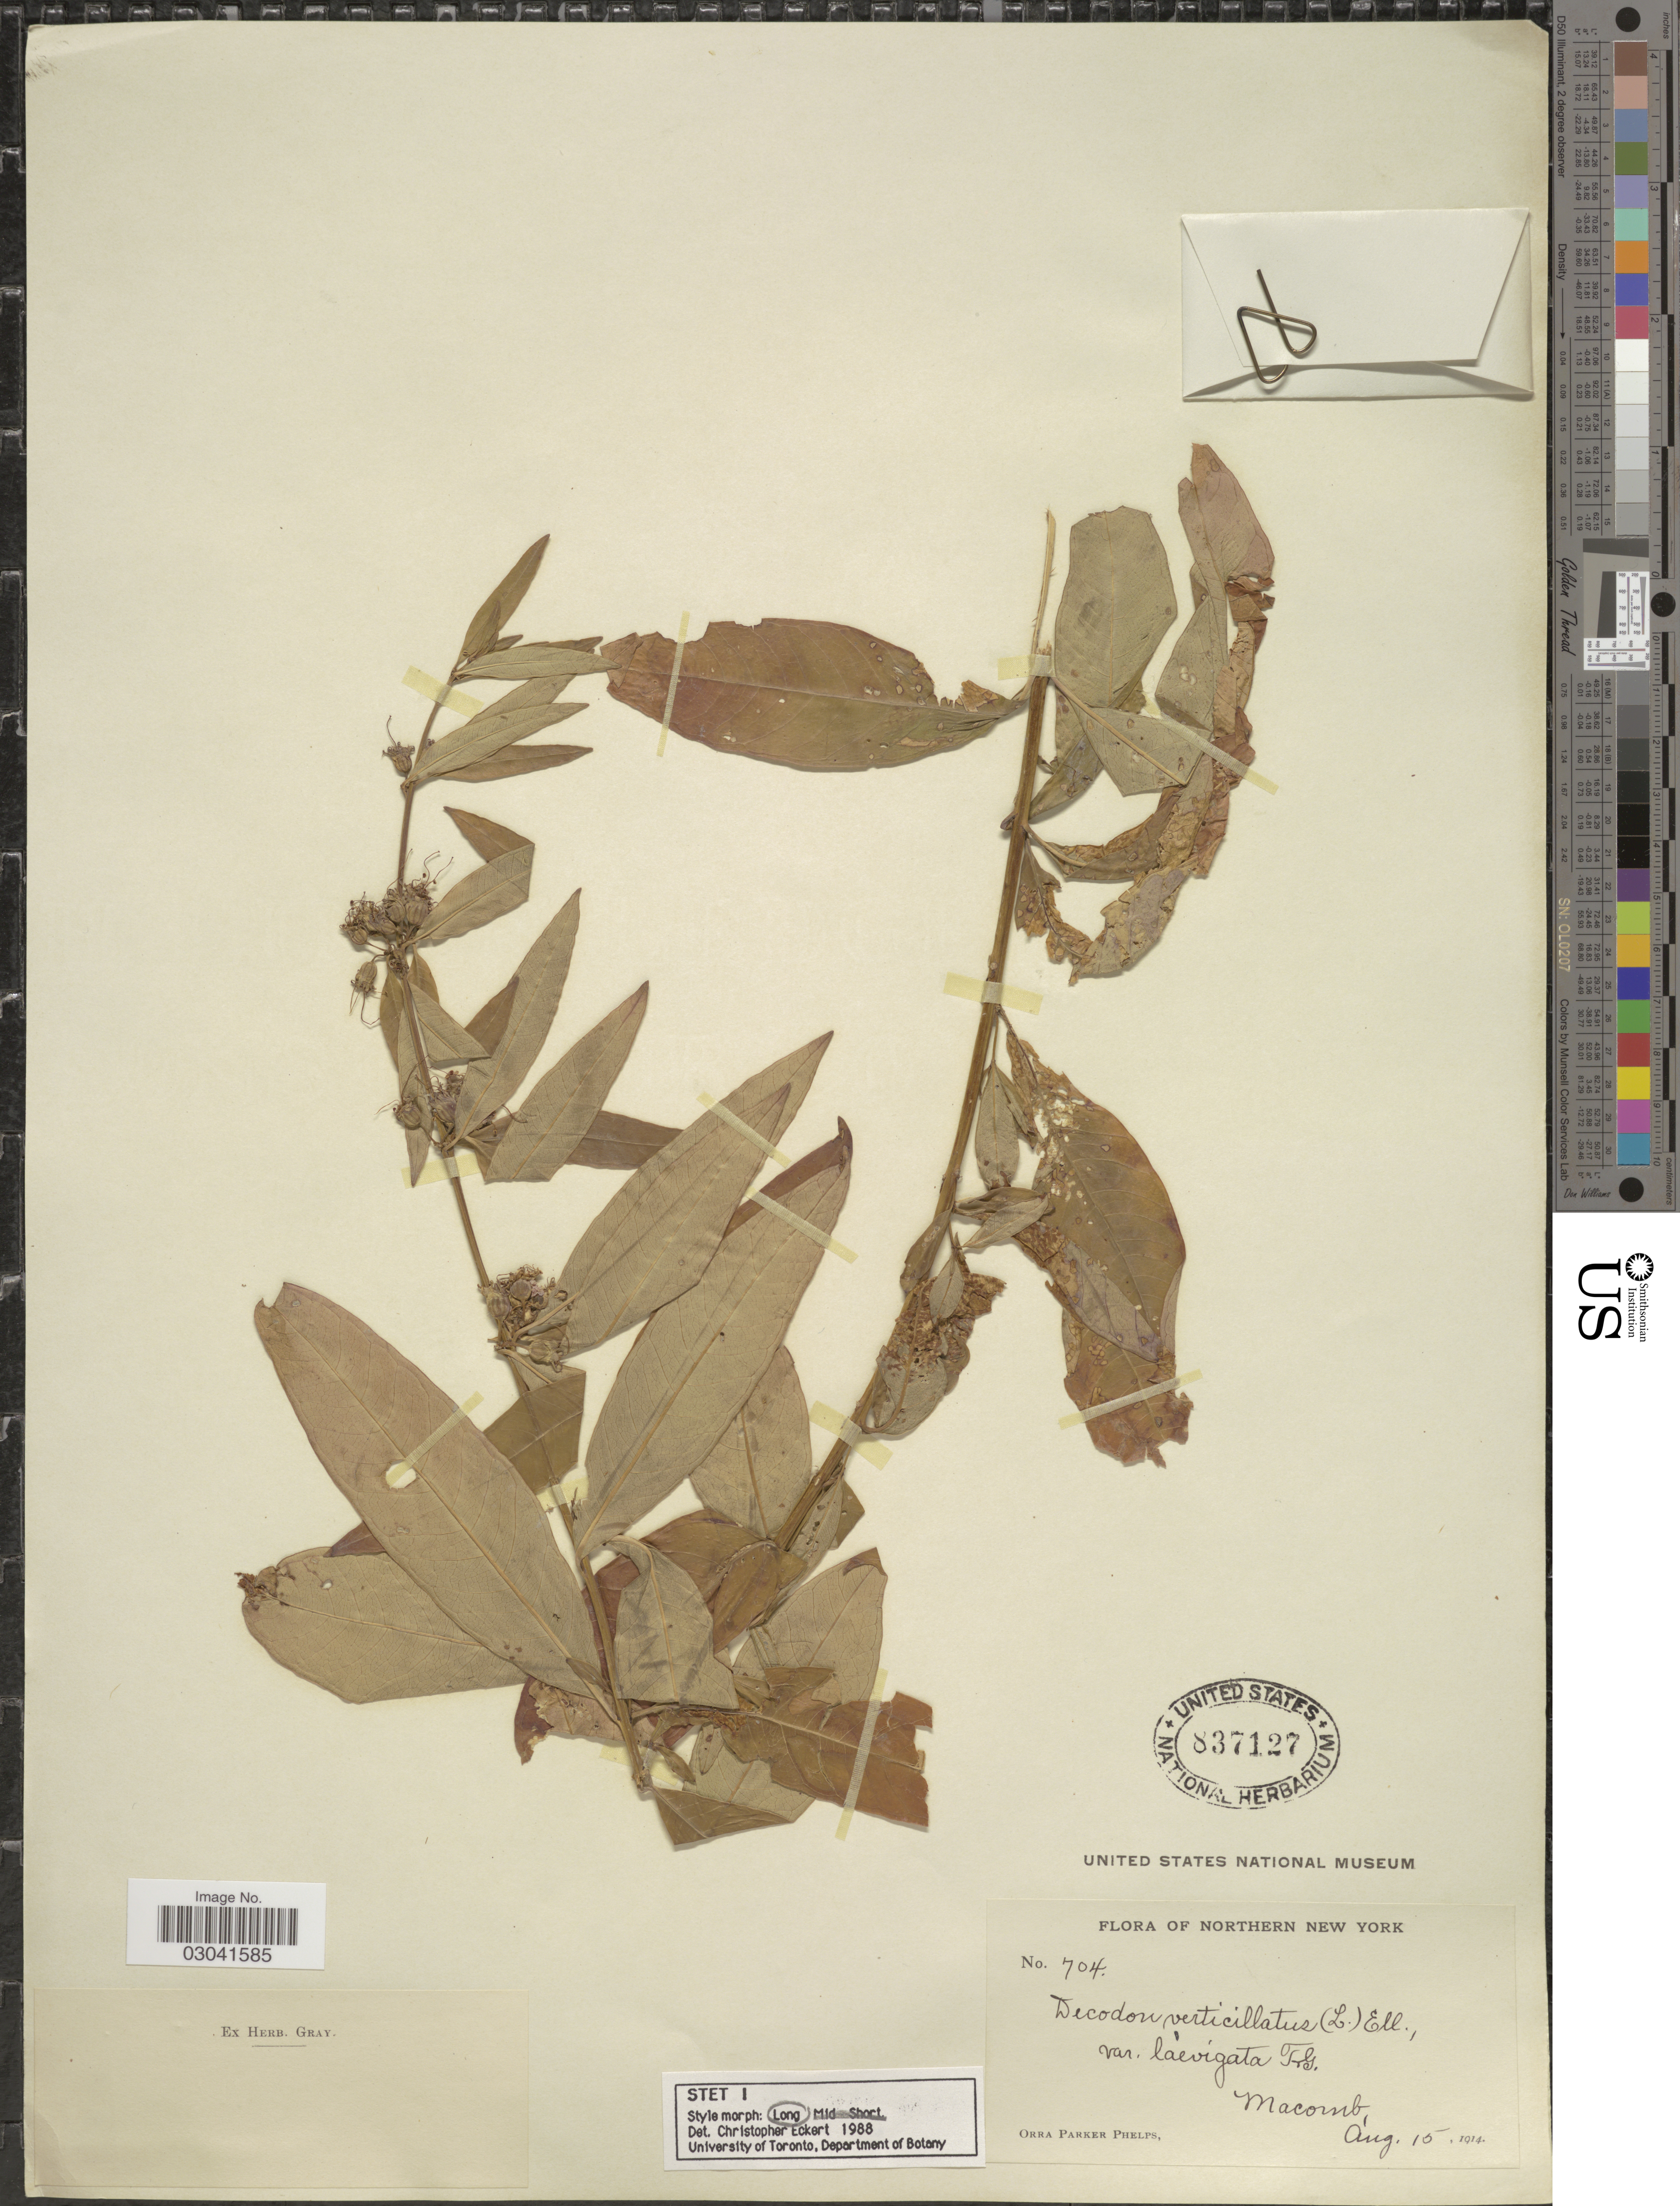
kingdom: Plantae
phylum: Tracheophyta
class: Magnoliopsida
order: Myrtales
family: Lythraceae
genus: Decodon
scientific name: Decodon verticillatus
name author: (L.) Elliott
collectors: O. P. Phelps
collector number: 704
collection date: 1914-08-15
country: United States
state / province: New York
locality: Northern New York. Macomb.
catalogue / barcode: US 837127